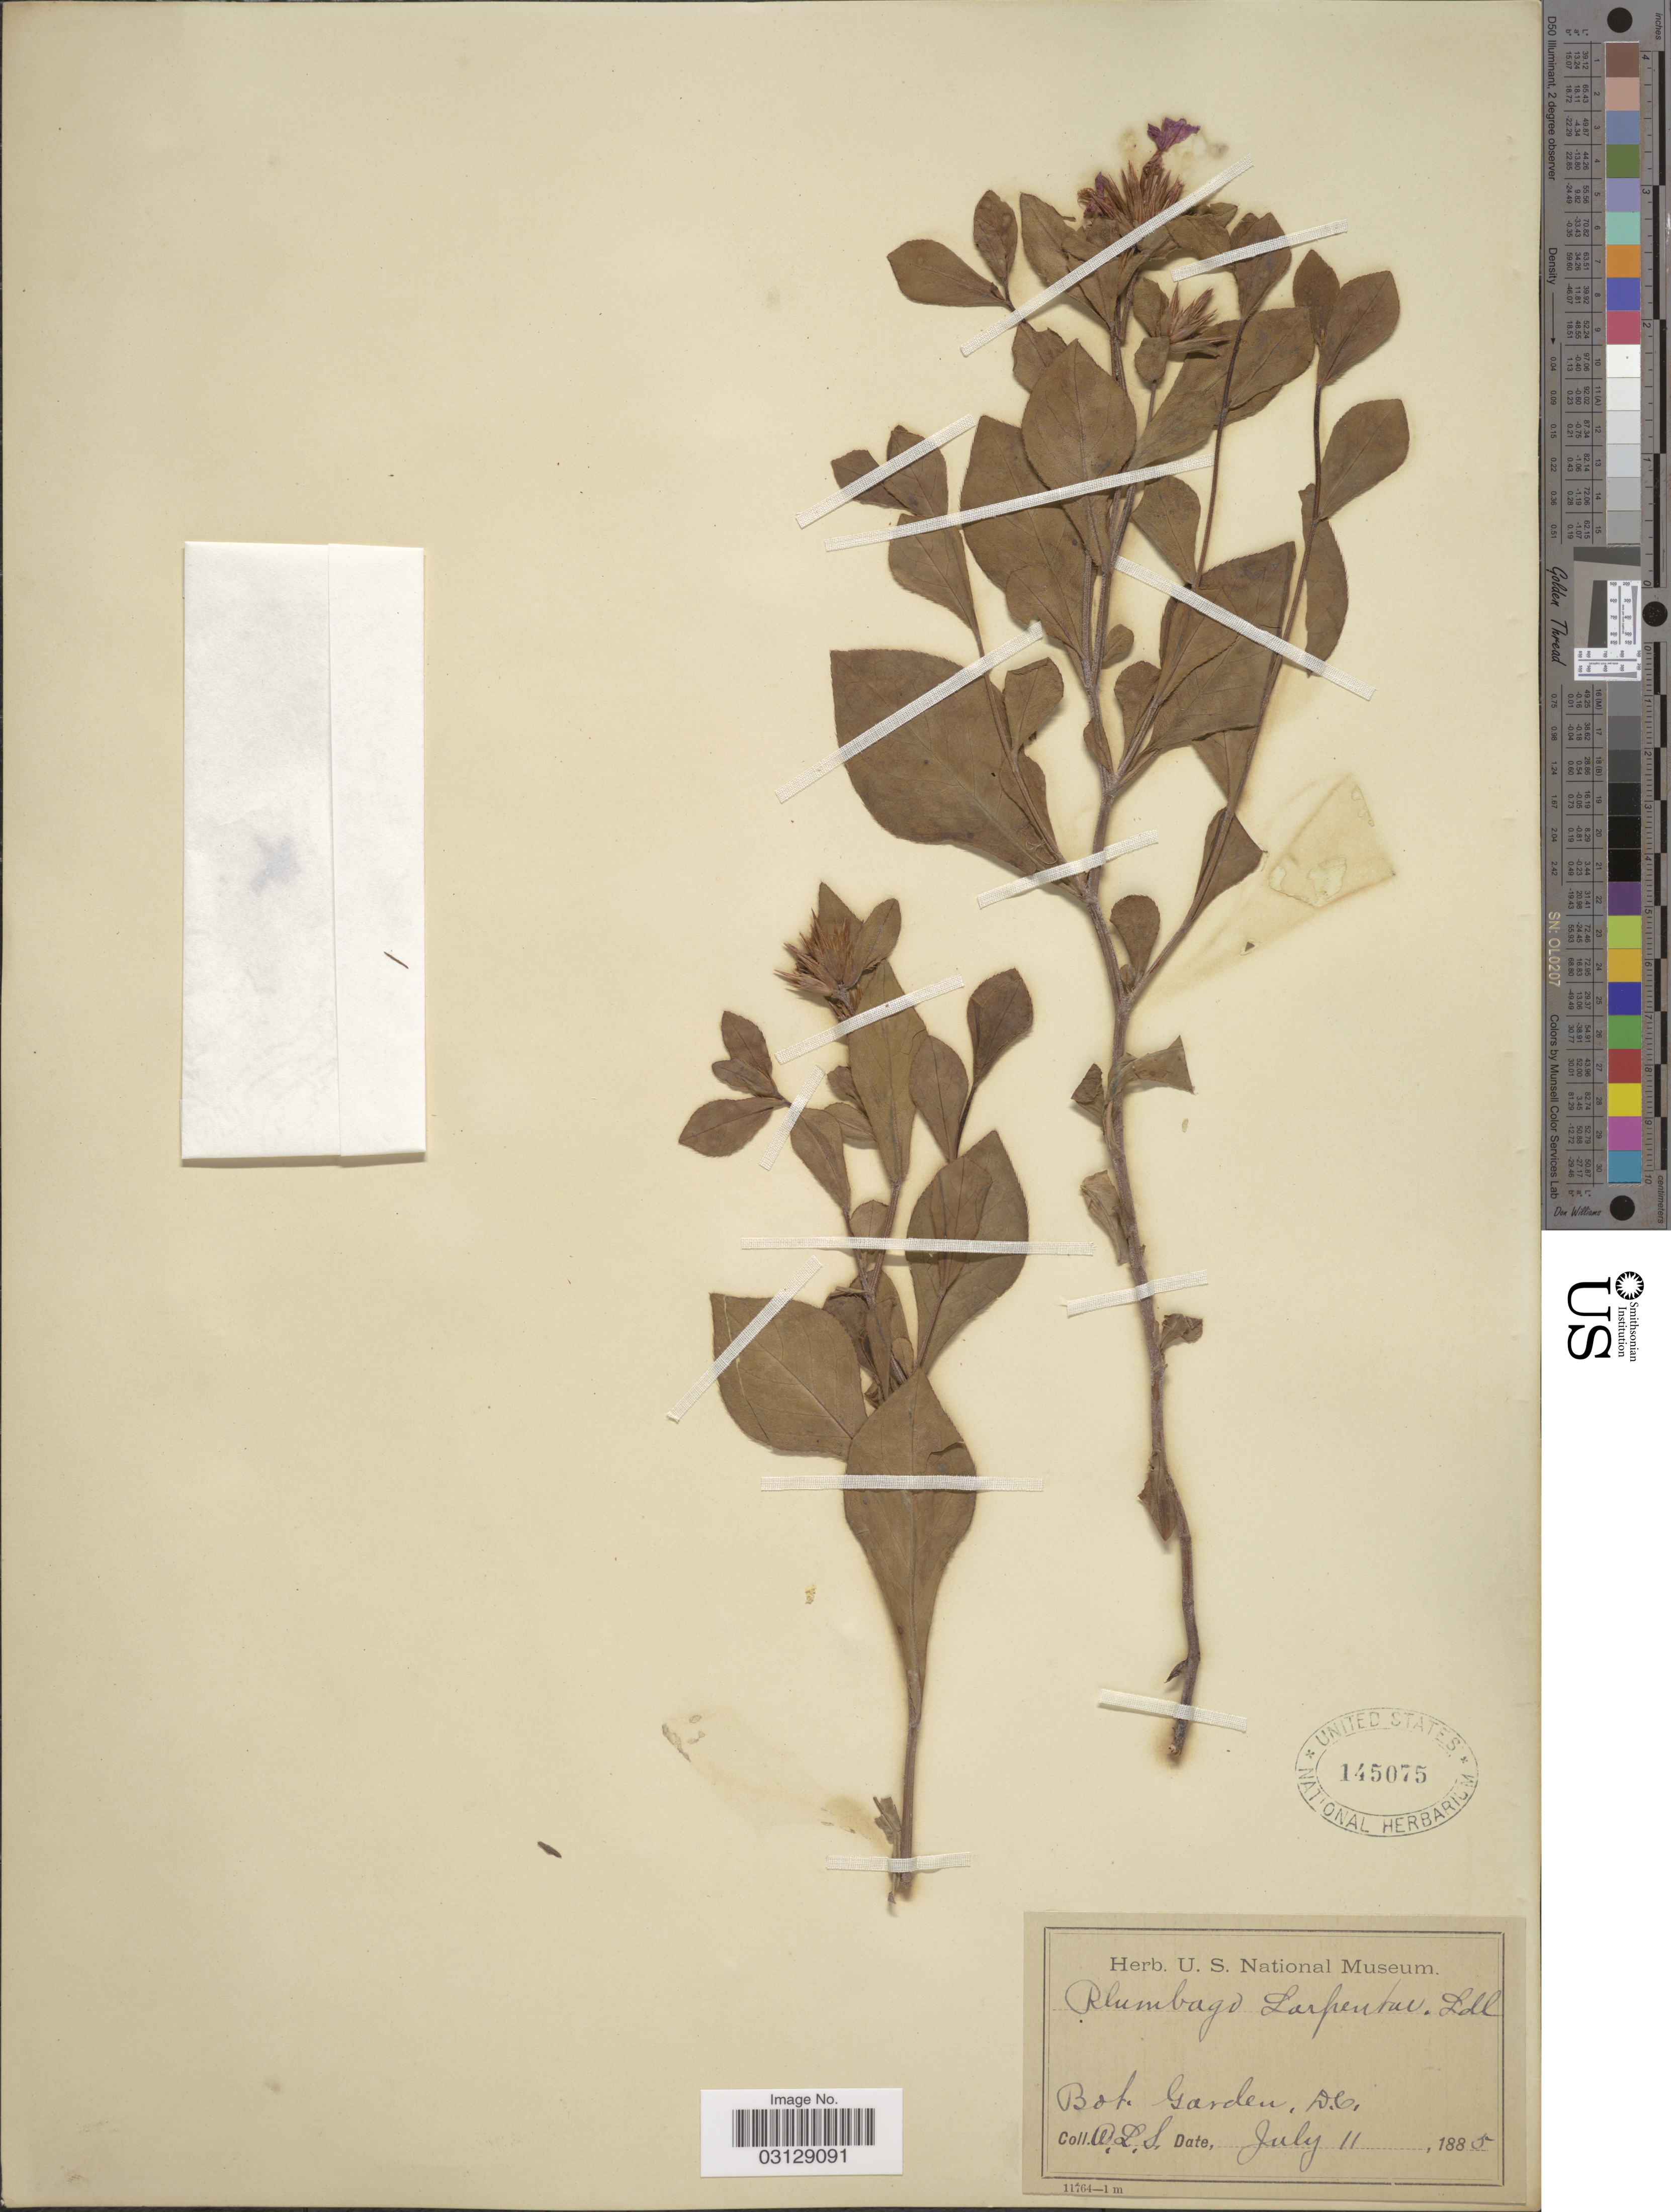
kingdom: Plantae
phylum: Tracheophyta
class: Magnoliopsida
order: Caryophyllales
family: Plumbaginaceae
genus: Plumbago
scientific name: Plumbago coccinea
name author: Salisb.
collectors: A. L. S.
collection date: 1885-07-11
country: United States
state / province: District of Columbia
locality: Bot. Garden, D.C.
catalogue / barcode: US 145075